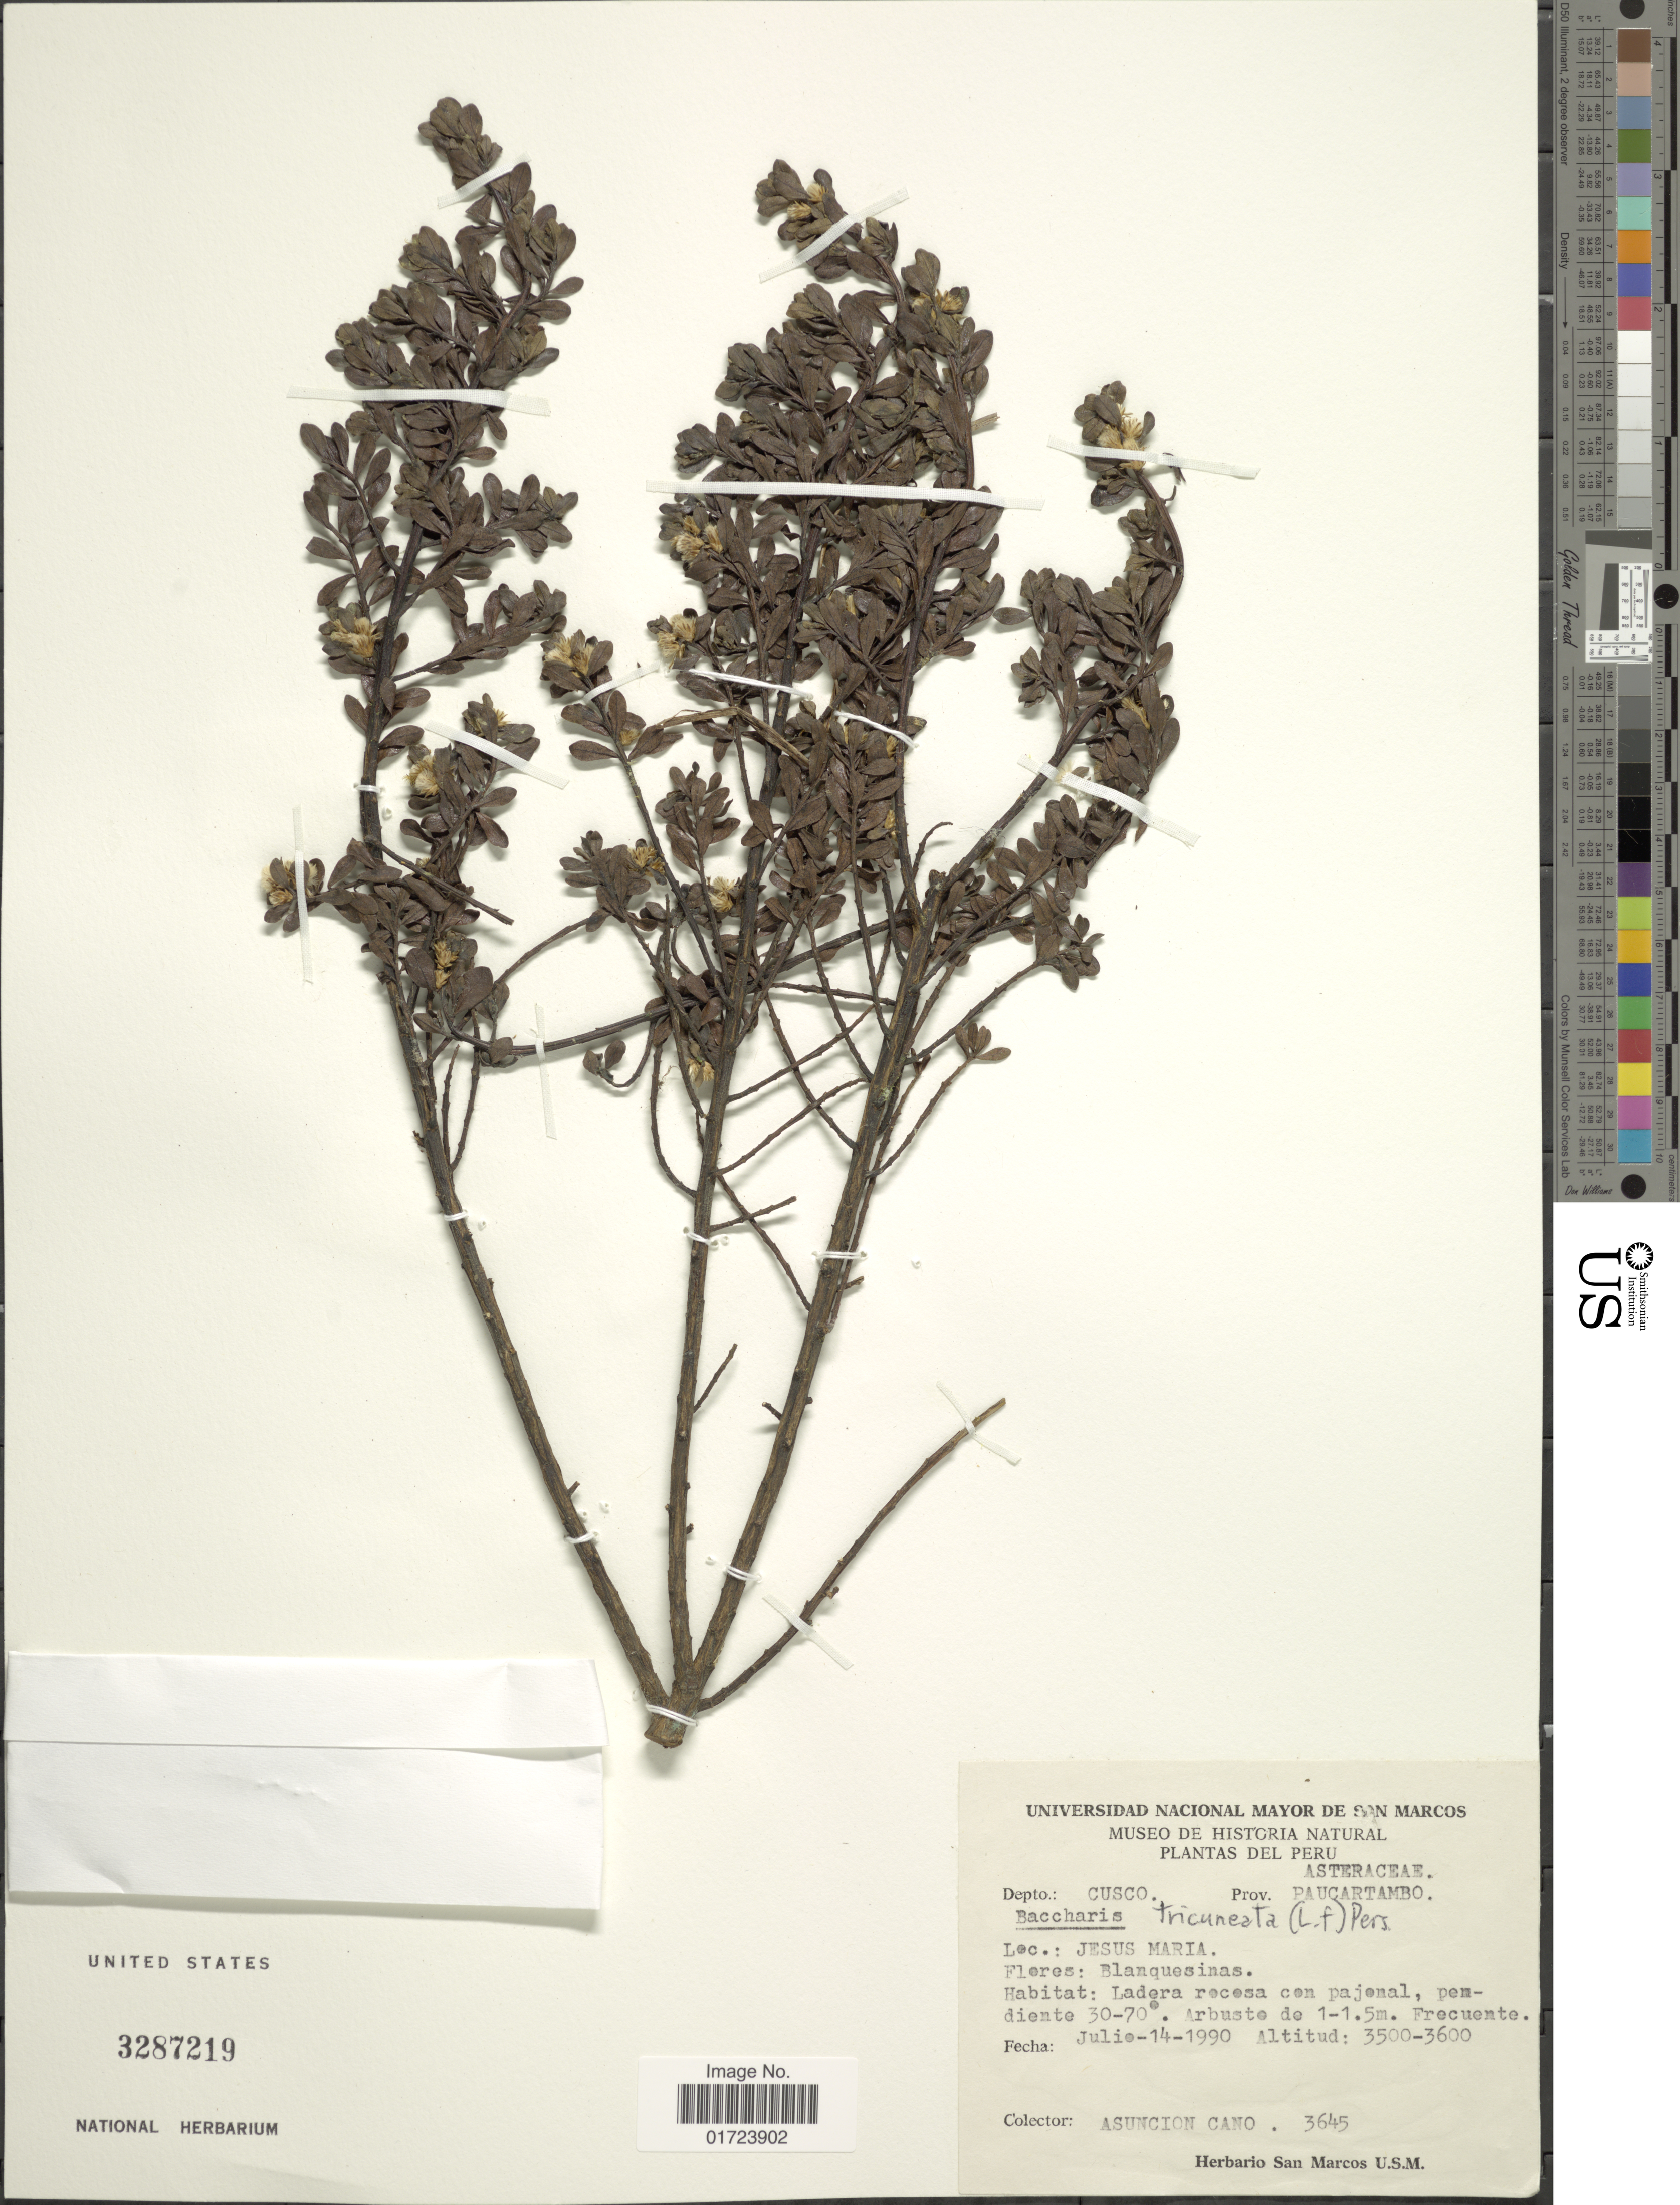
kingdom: Plantae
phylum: Tracheophyta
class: Magnoliopsida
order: Asterales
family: Asteraceae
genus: Baccharis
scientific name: Baccharis tricuneata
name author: (L. f.) Pers.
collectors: A. Cano E.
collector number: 3645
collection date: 1990-07-14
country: Peru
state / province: Cusco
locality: Depto.: Cusco, Prov. Paucartambo. Jesus Maria.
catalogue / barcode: US 3287219